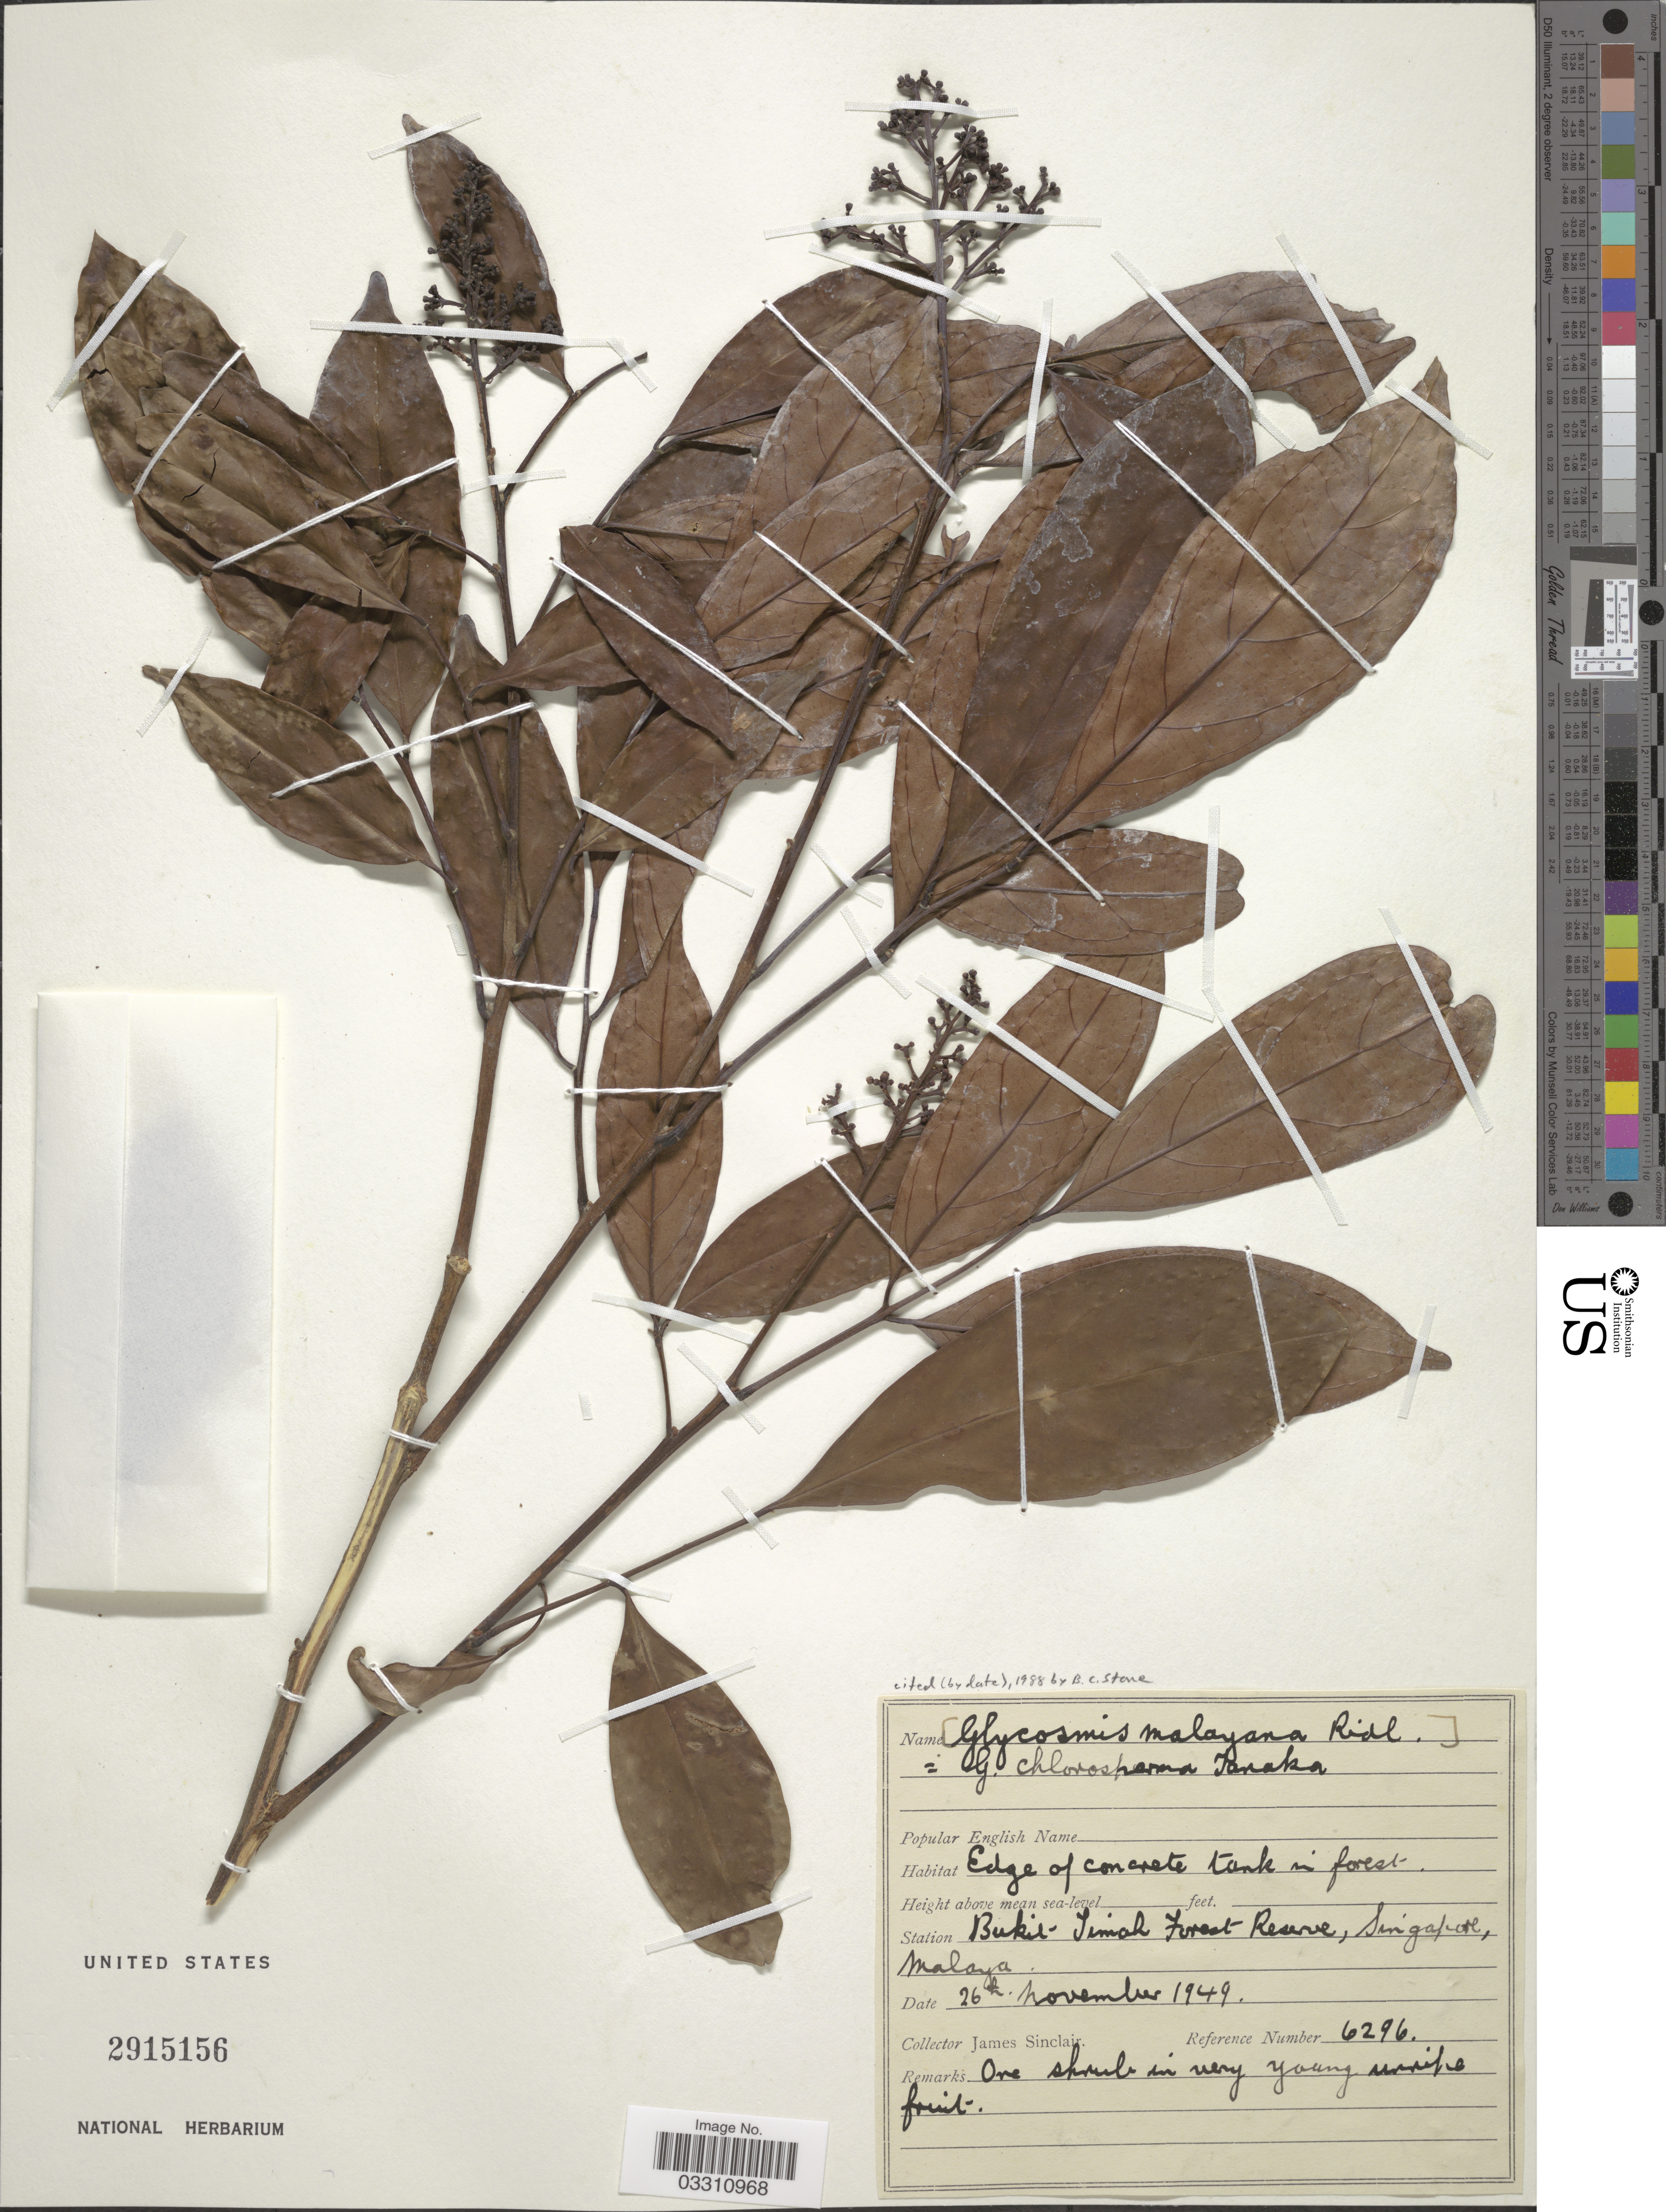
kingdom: Plantae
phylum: Tracheophyta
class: Magnoliopsida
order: Sapindales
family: Rutaceae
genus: Glycosmis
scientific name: Glycosmis chlorosperma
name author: Spreng.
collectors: J. Sinclair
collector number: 6296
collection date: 1949-11-26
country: Singapore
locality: Station Bukit Timah Forest Reserve, Malaya.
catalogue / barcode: US 2915156